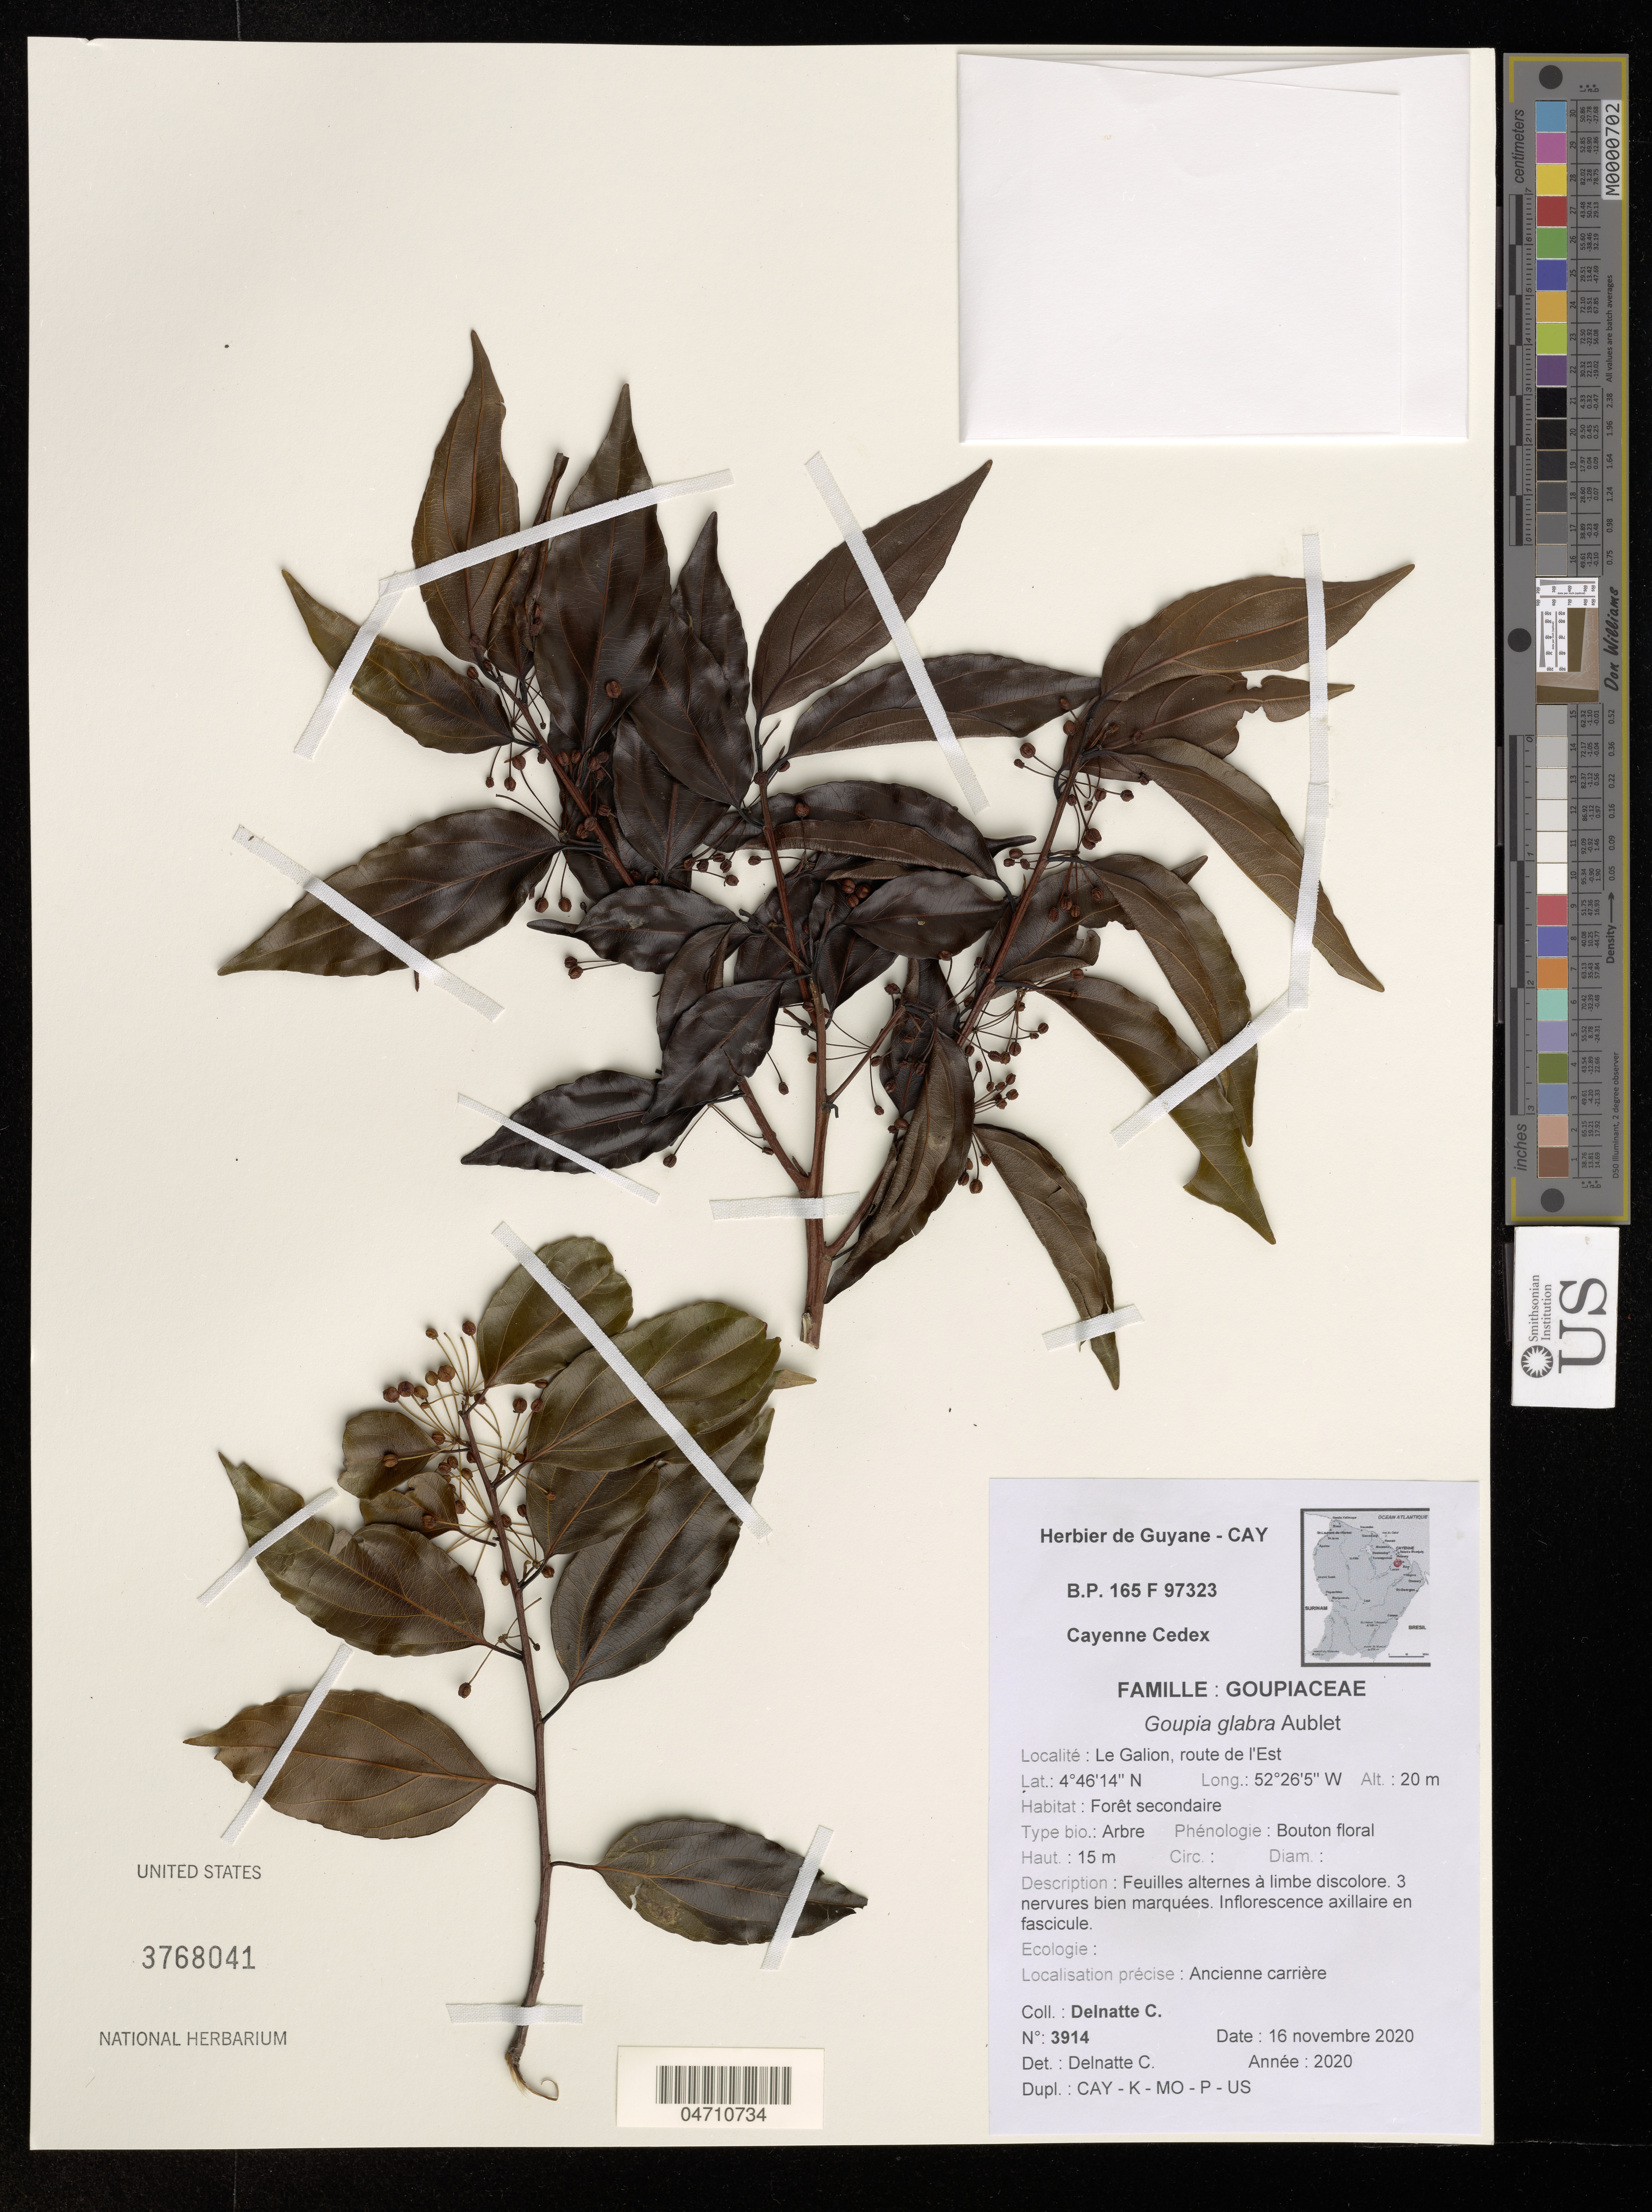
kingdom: Plantae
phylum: Tracheophyta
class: Magnoliopsida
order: Malpighiales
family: Goupiaceae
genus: Goupia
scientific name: Goupia glabra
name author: Aubl.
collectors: C. Delnatte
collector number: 3914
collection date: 2020-11-16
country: French Guiana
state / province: Cayenne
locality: Le Galion, route de l'Est.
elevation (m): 20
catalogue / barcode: US 3768041